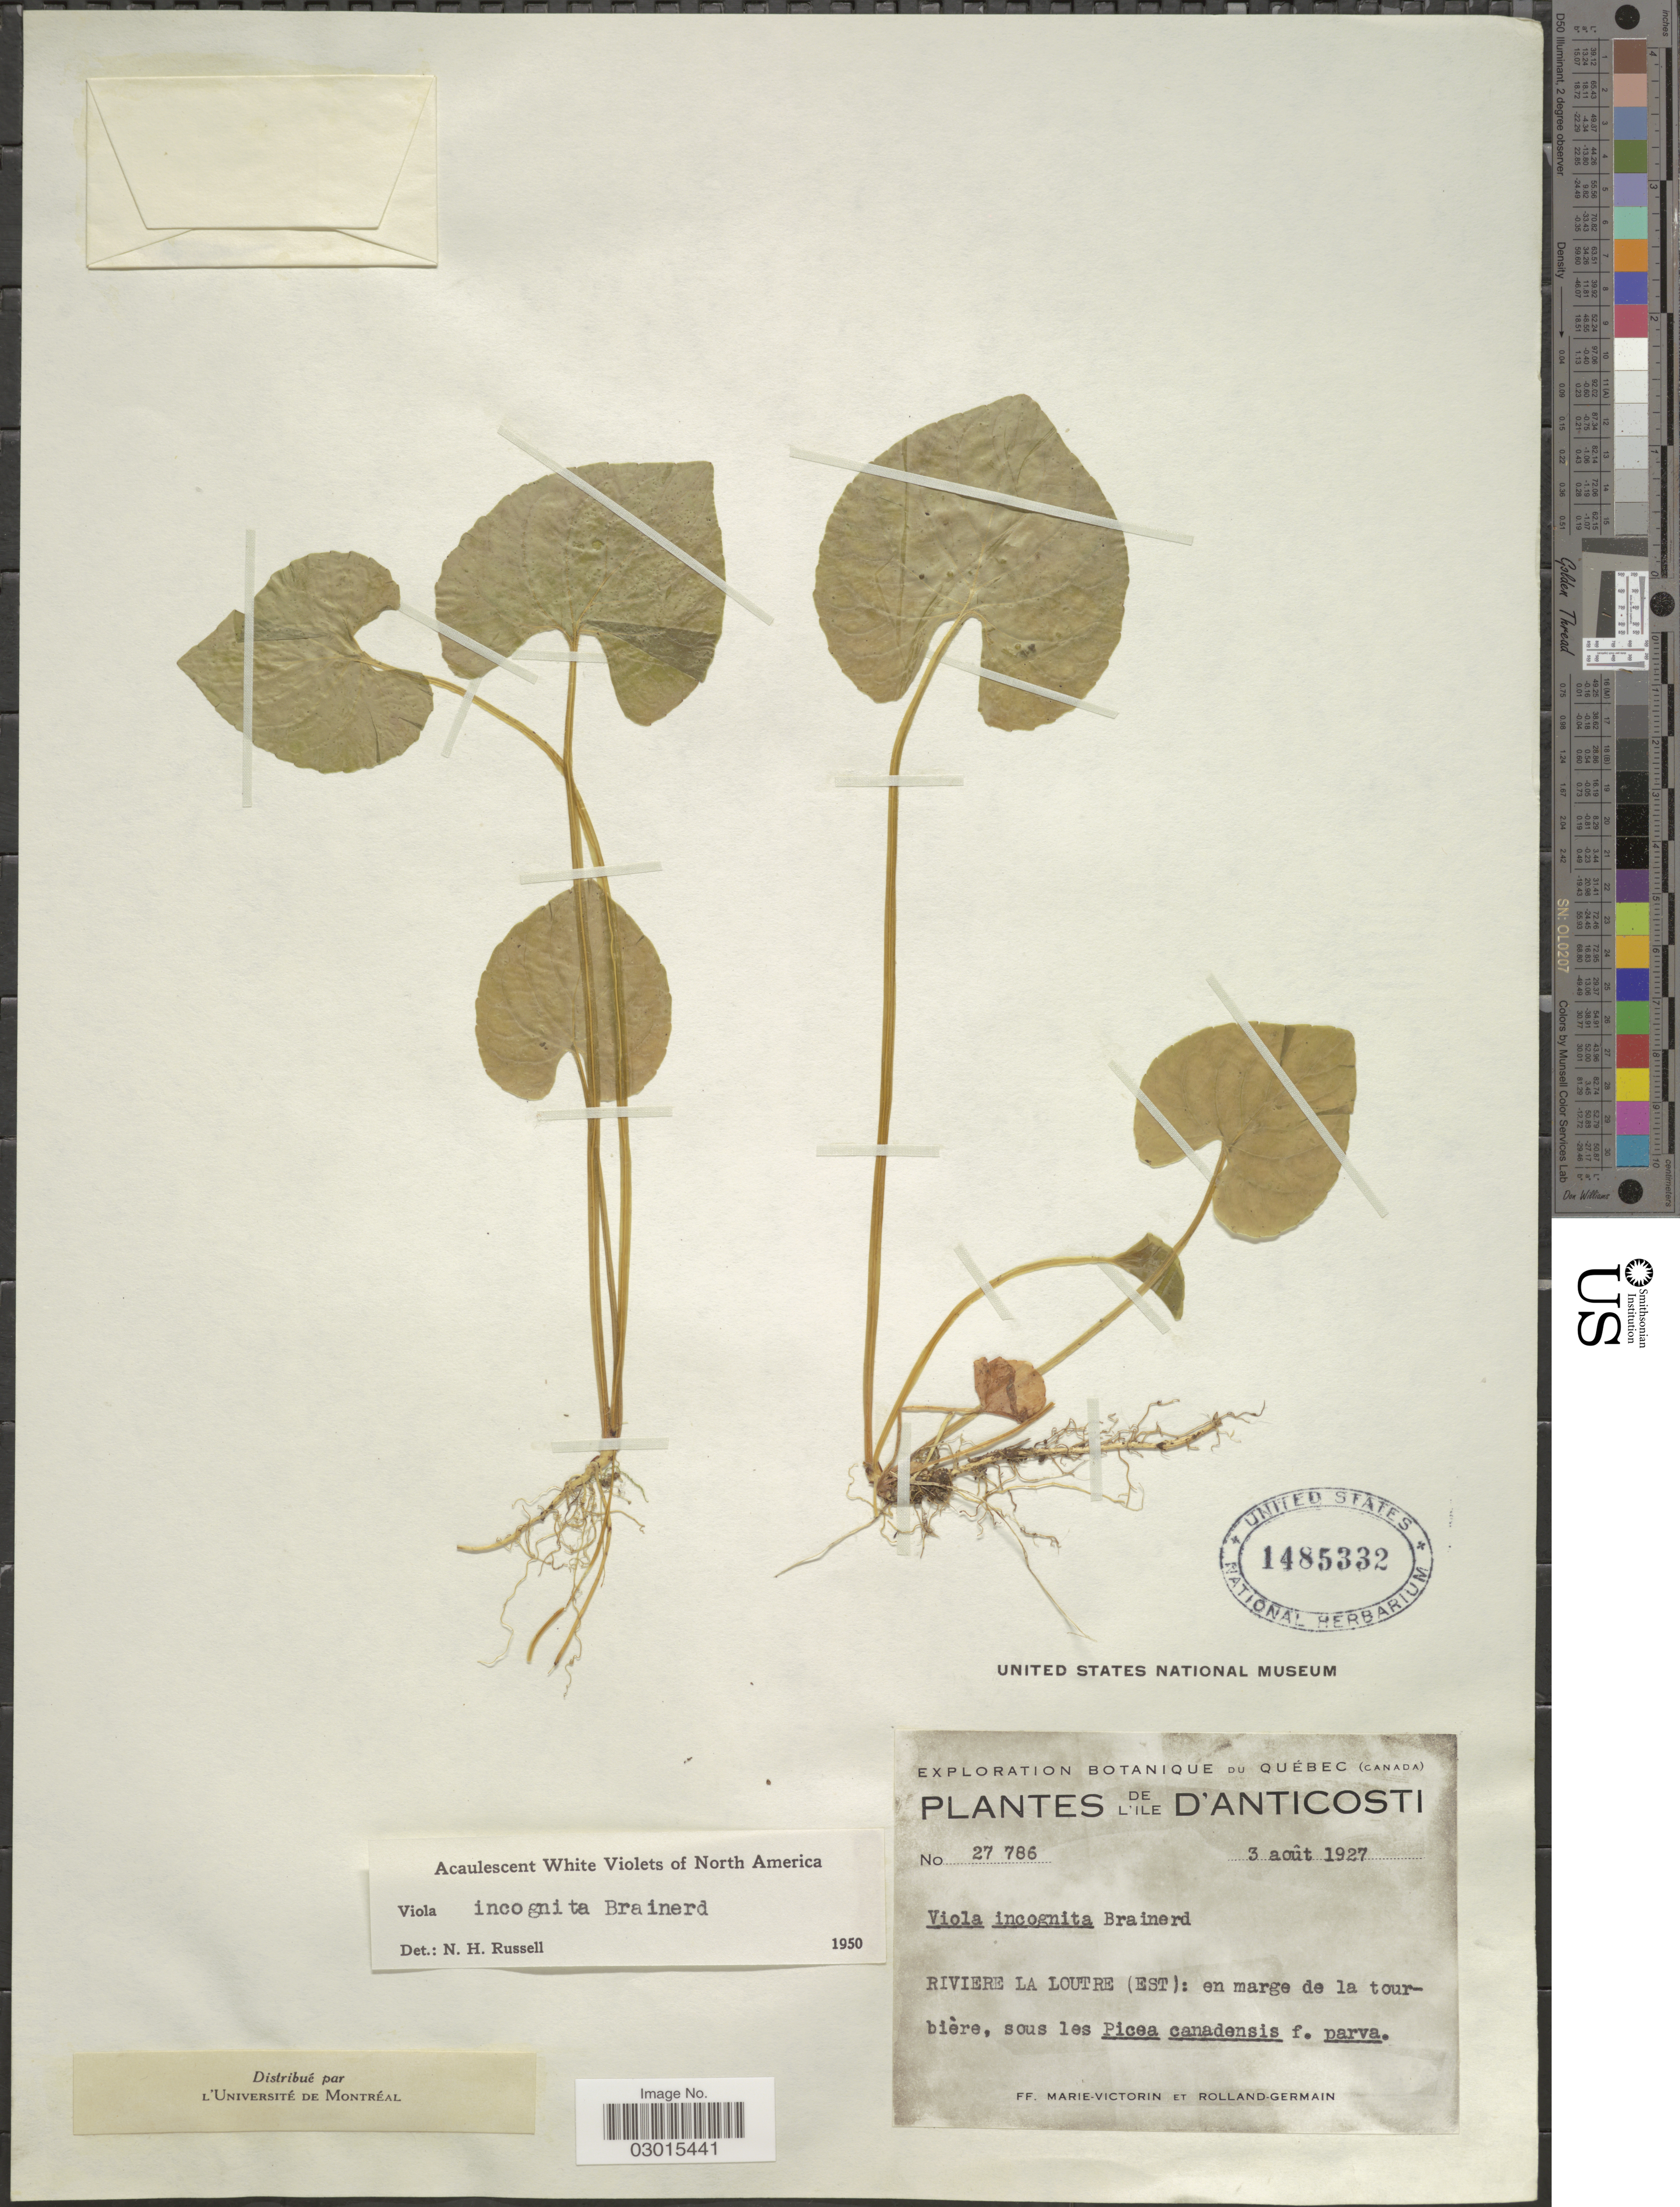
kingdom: Plantae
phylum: Tracheophyta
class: Magnoliopsida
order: Malpighiales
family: Violaceae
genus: Viola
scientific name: Viola incognita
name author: Brainerd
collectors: F. Marie-Victorin & Rolland-Germain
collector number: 27786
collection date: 1927-08-03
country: Canada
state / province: Quebec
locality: D'Anticosti. Riviere La Loutre (Est).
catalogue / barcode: US 1485332